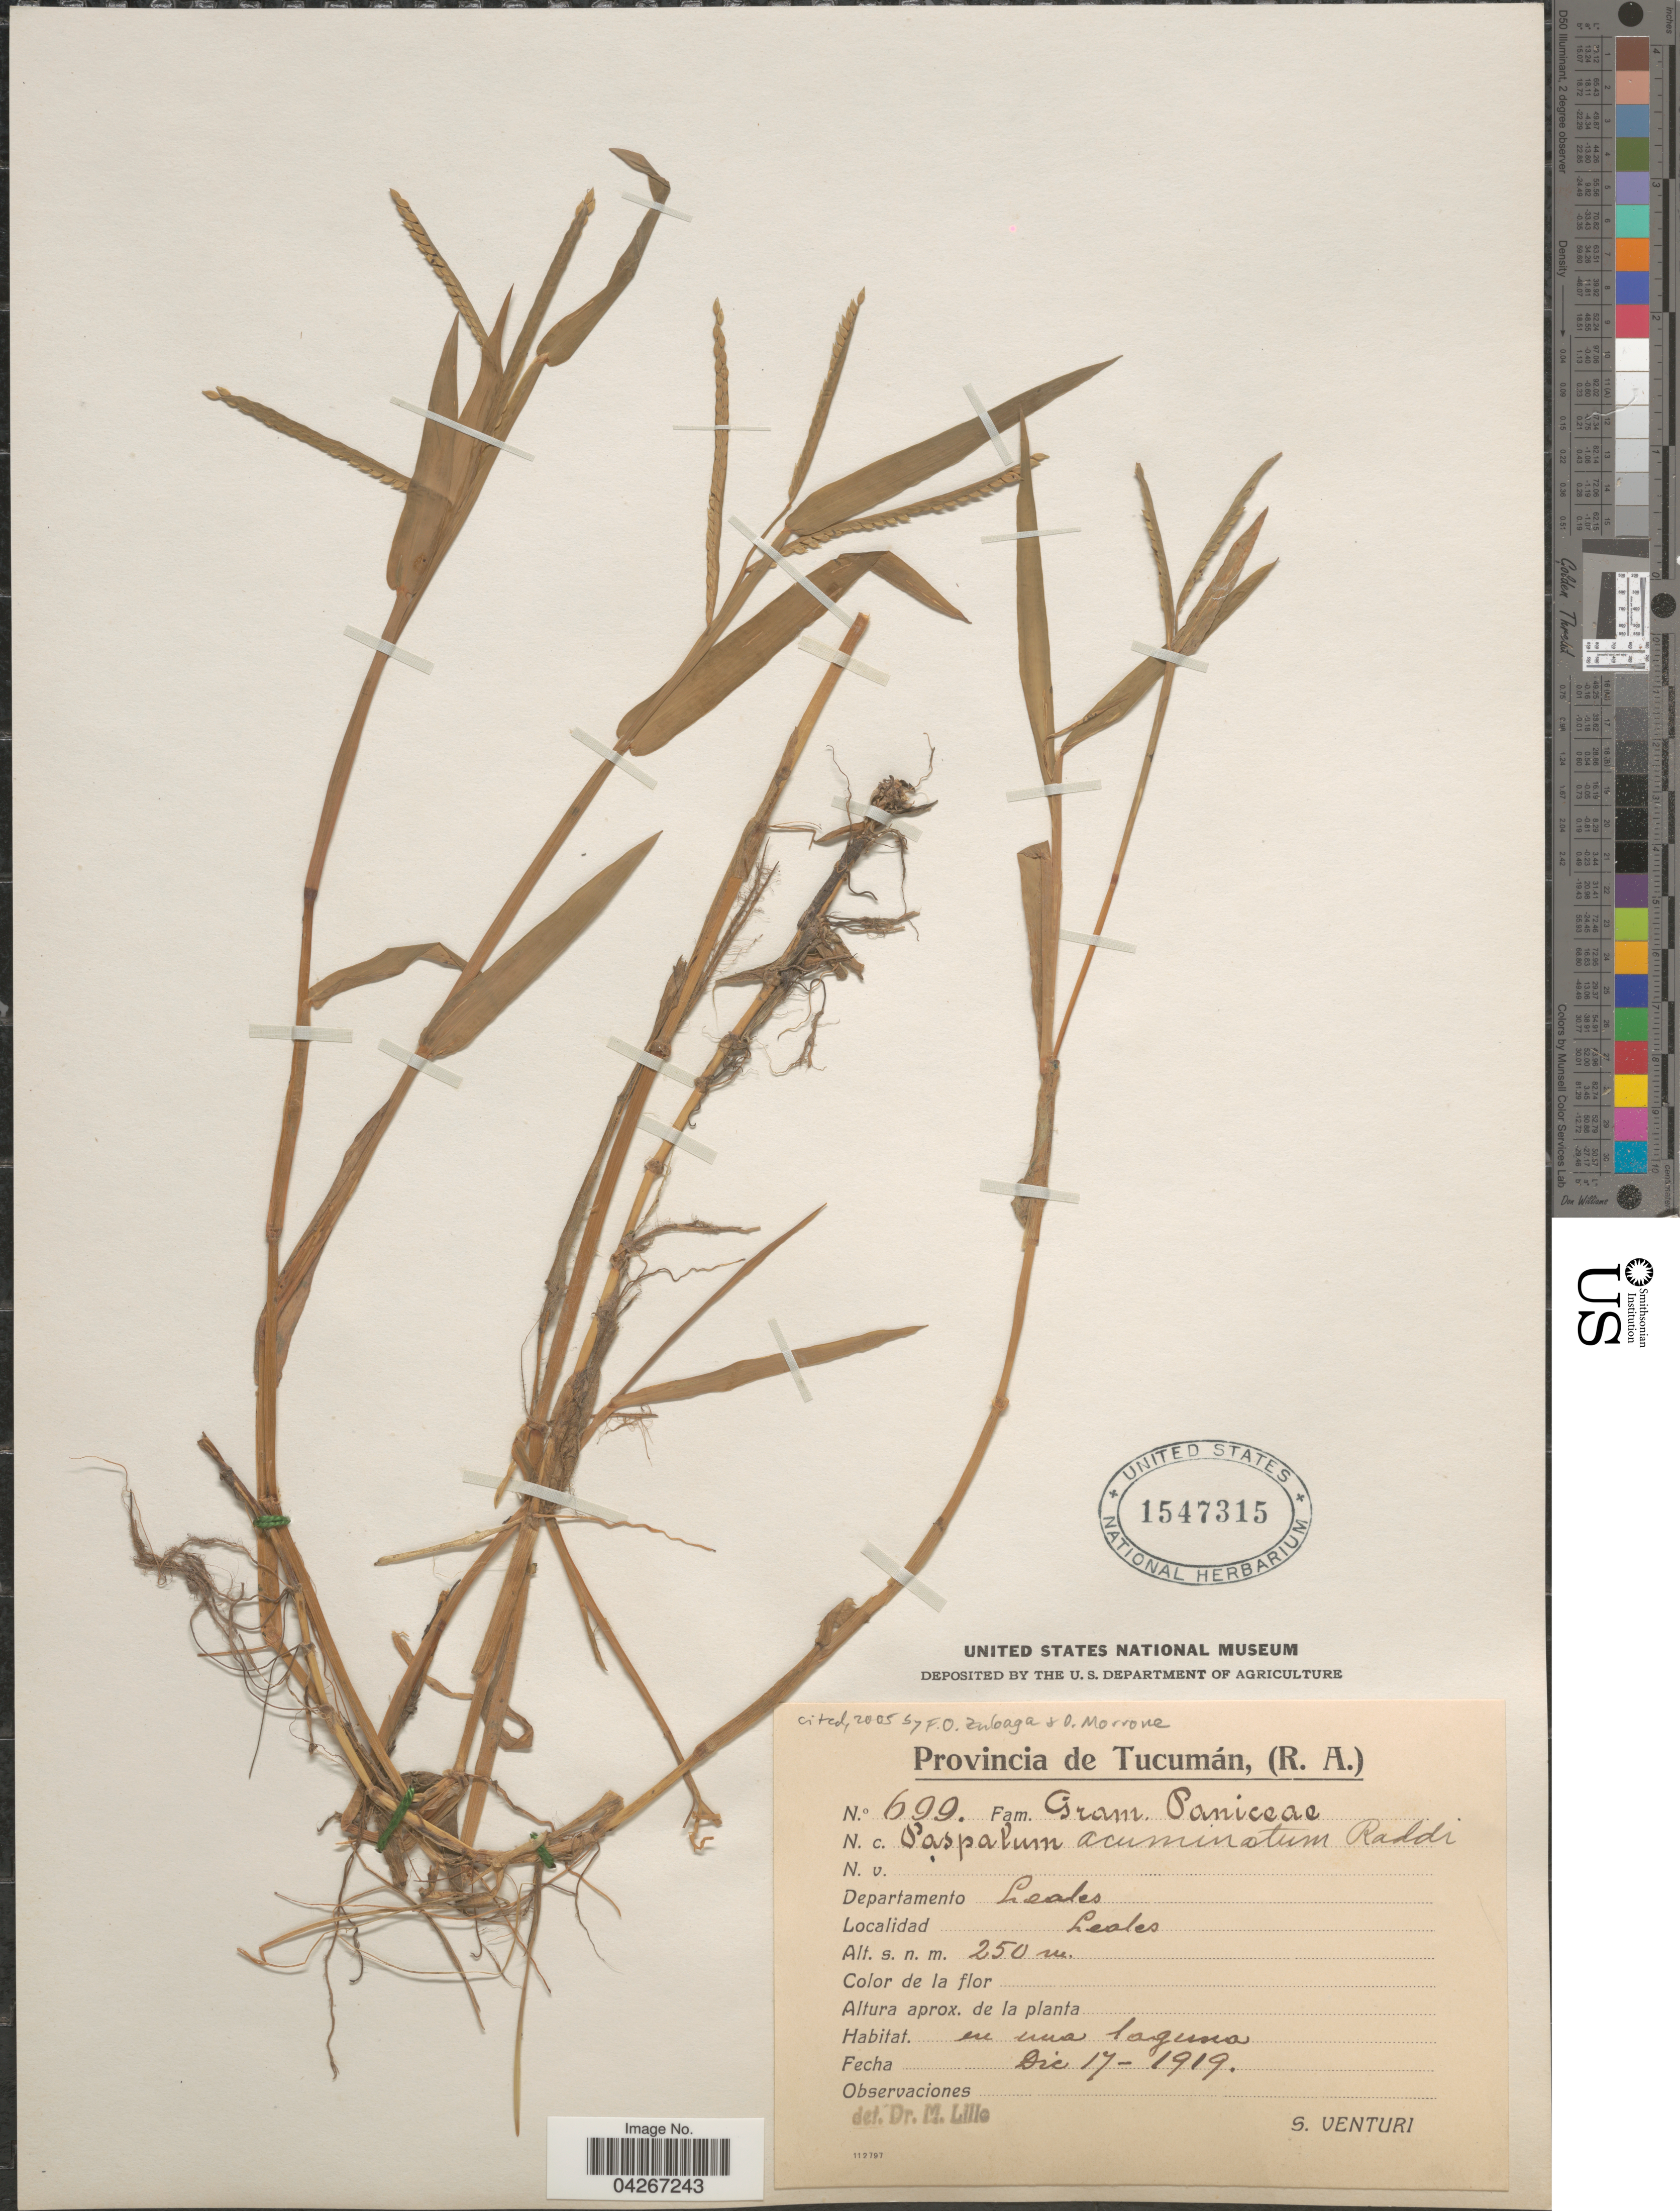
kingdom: Plantae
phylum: Tracheophyta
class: Liliopsida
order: Poales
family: Poaceae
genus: Paspalum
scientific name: Paspalum acuminatum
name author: Raddi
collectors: S. Venturi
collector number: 699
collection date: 1919-12-17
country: Argentina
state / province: Tucuman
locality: Departamento Leales. Leales.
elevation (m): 250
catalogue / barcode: US 1547315